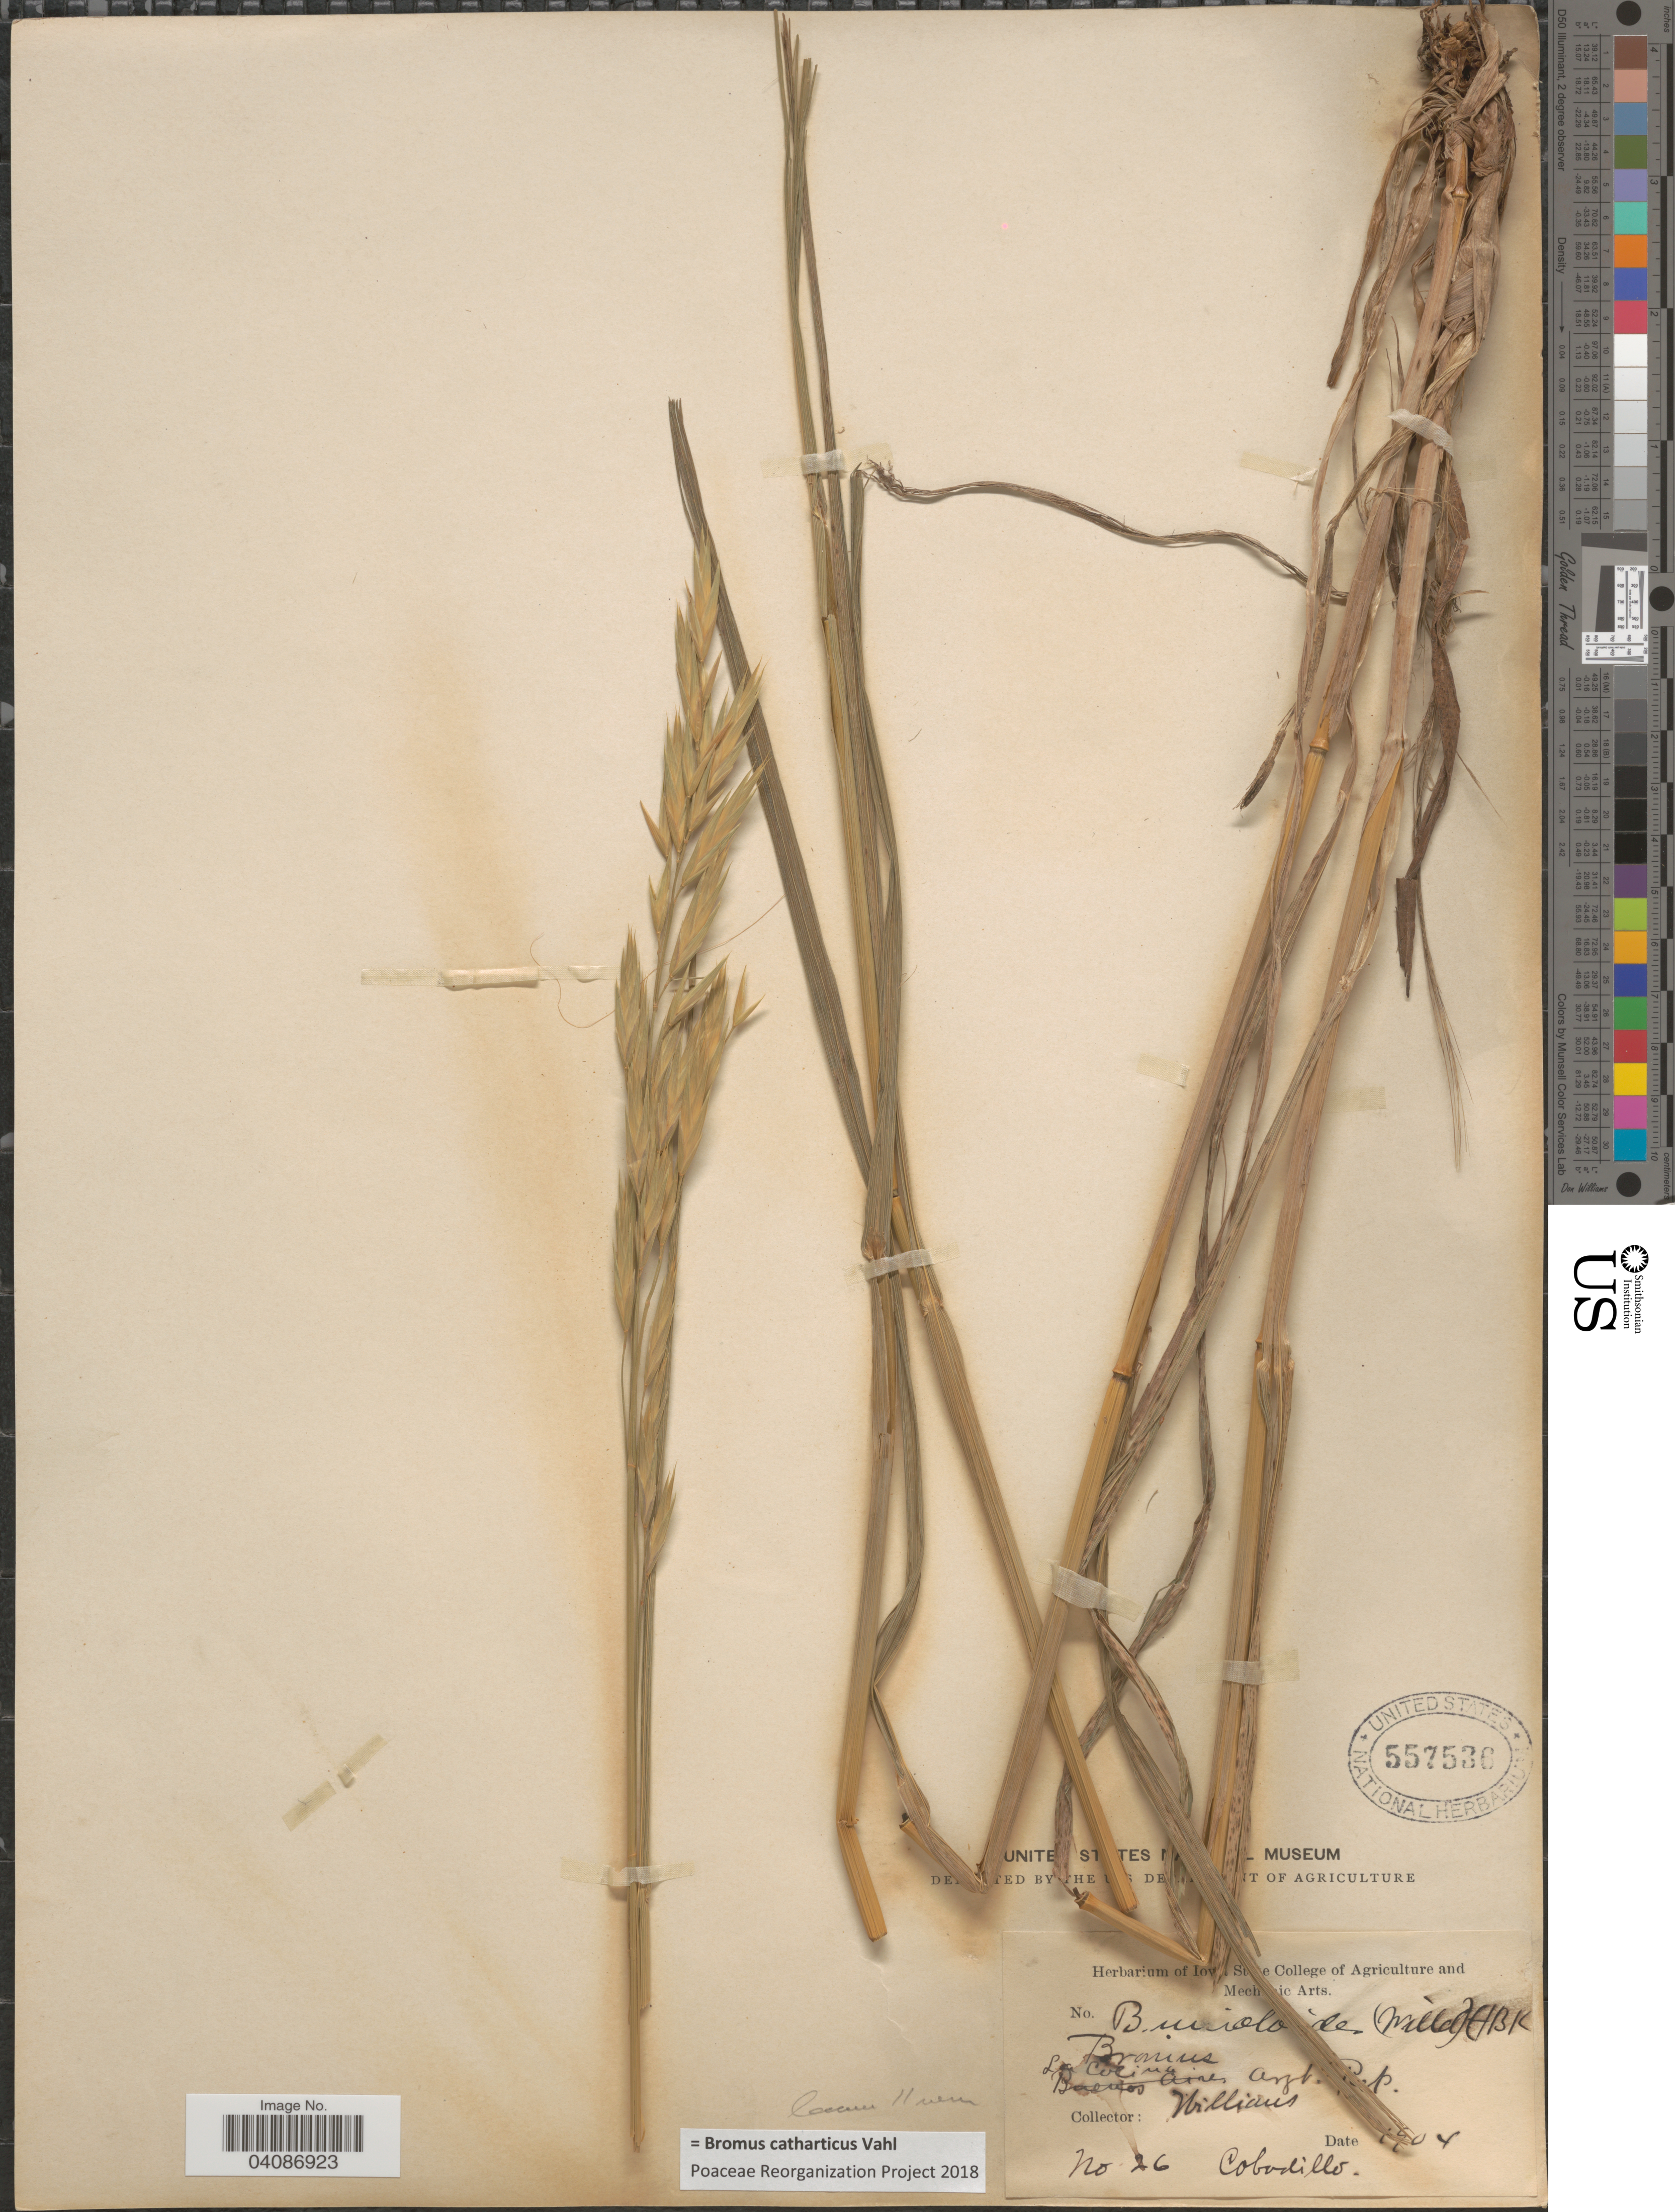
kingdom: Plantae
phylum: Tracheophyta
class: Liliopsida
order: Poales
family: Poaceae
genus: Bromus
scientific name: Bromus catharticus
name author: Vahl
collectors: -- Williams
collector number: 26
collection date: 1904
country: Argentina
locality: La Colina.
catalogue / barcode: US 557536